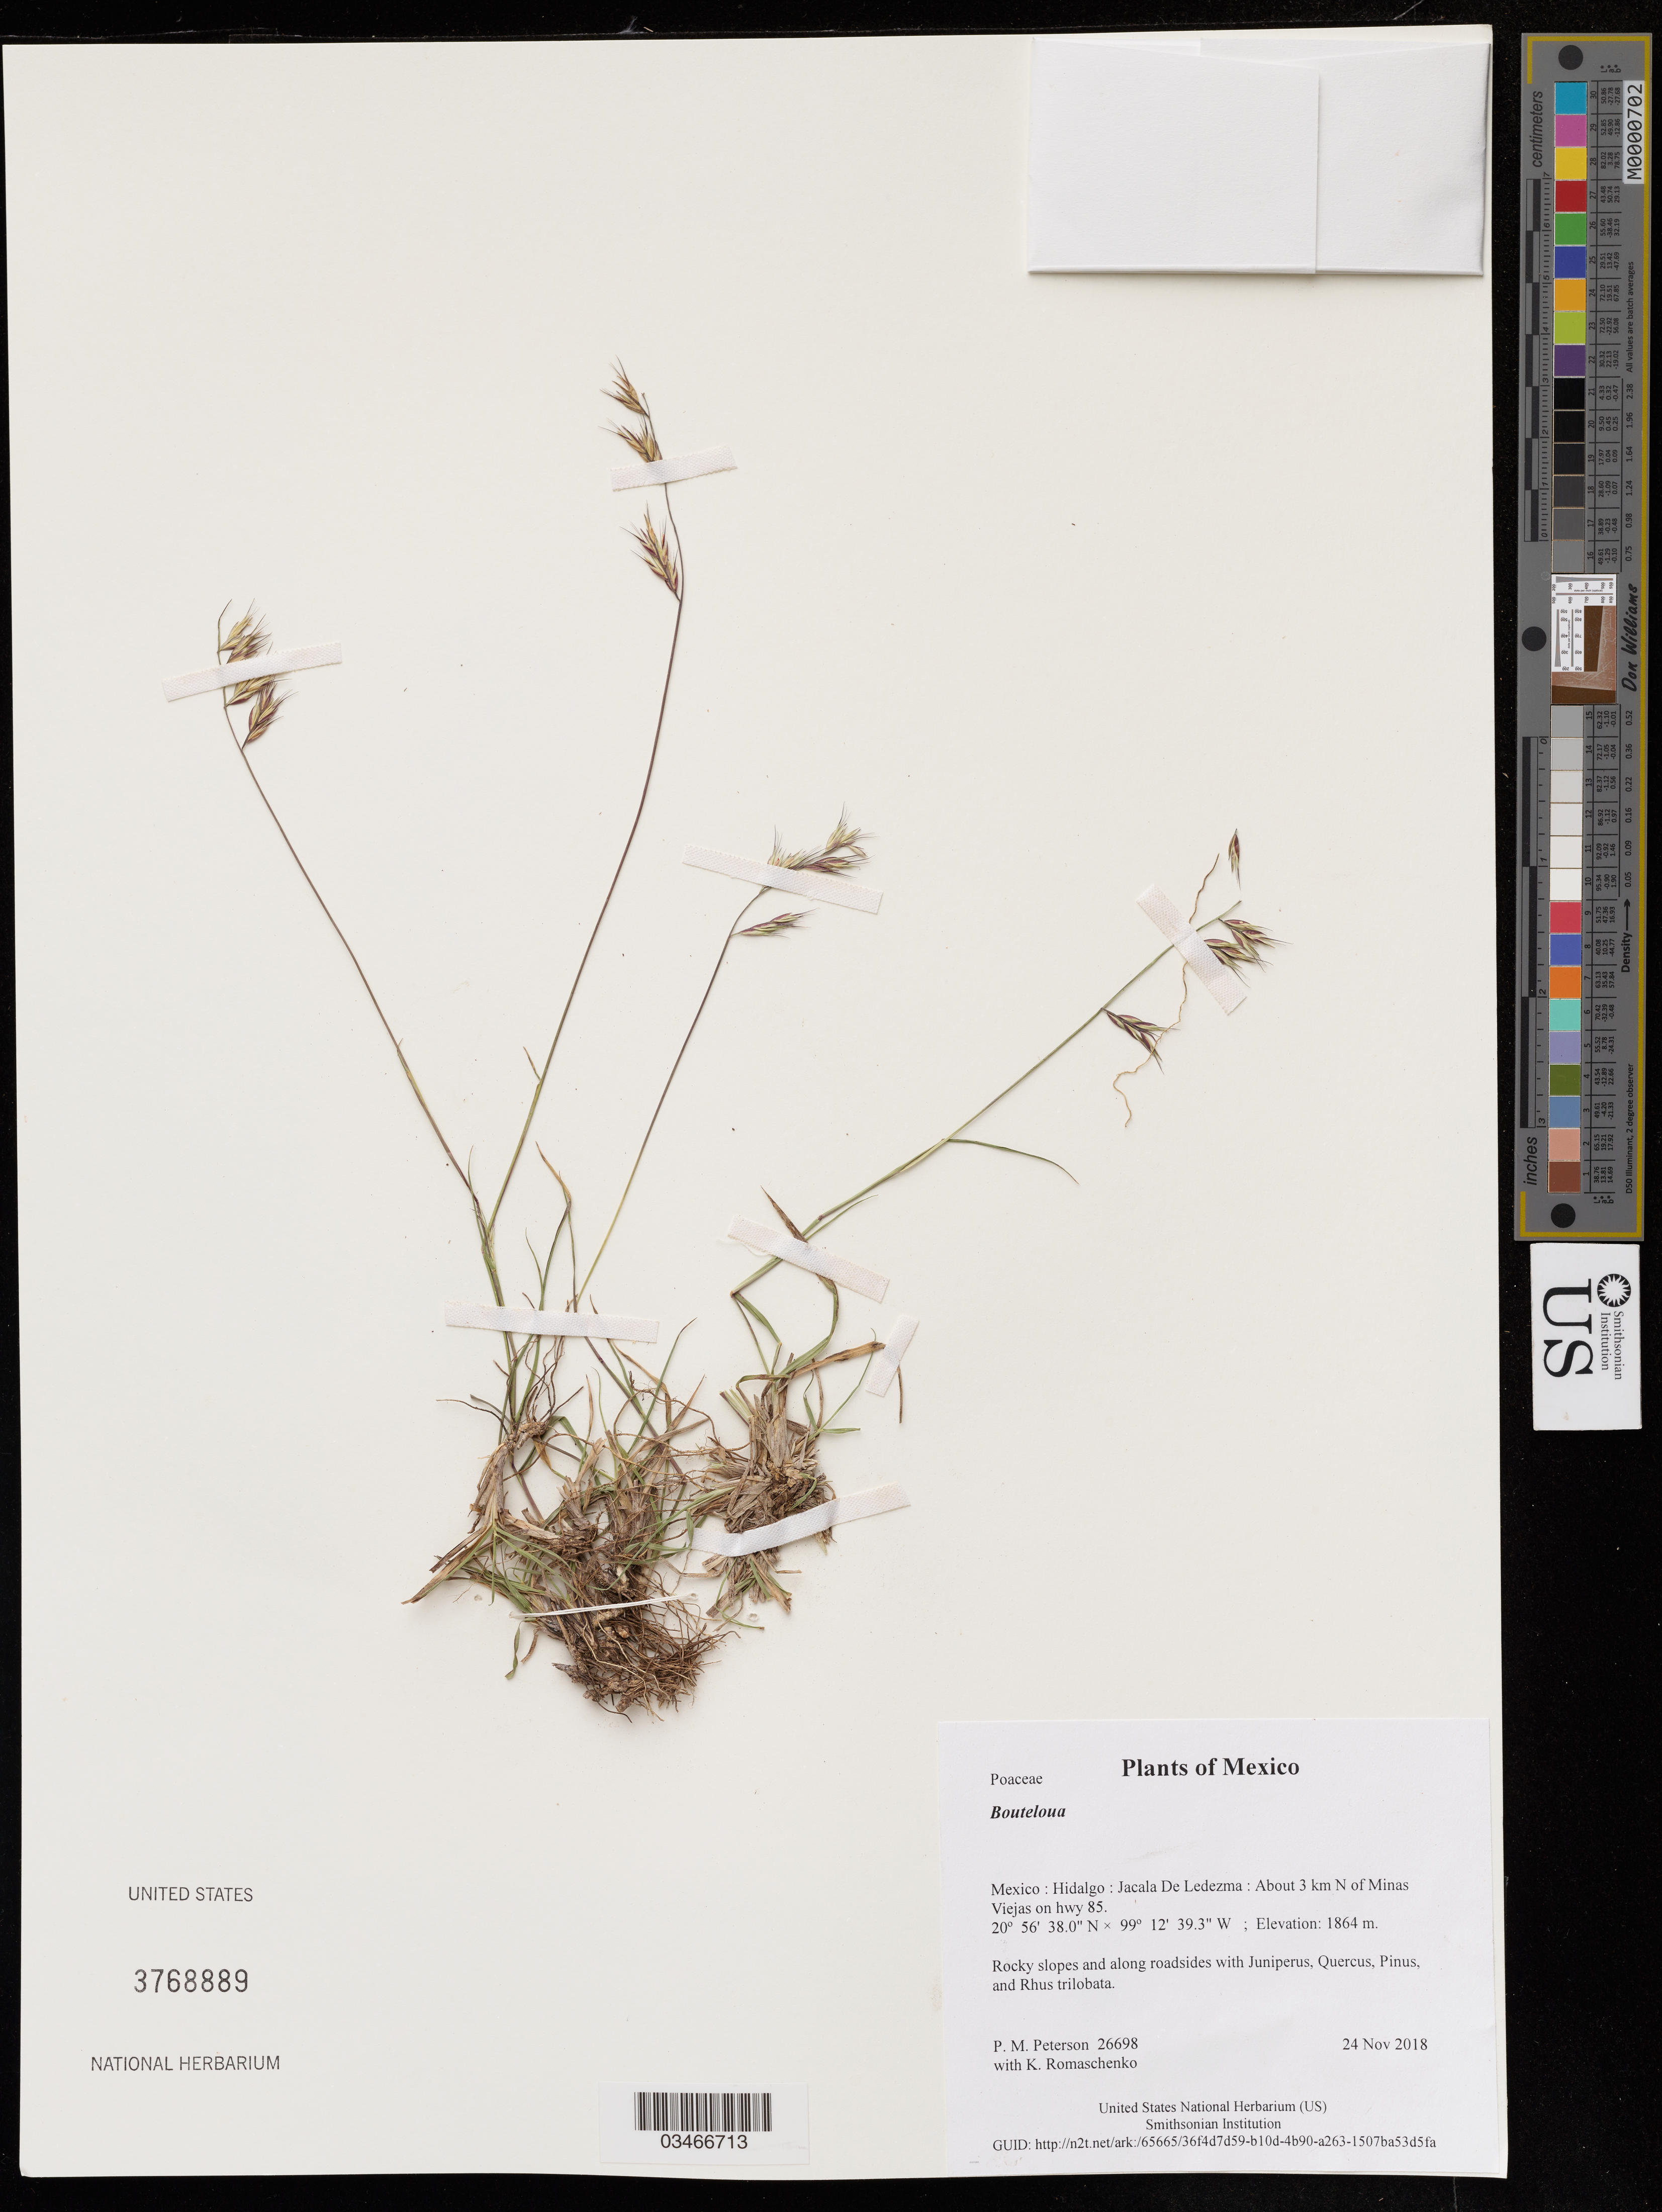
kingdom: Plantae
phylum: Tracheophyta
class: Liliopsida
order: Poales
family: Poaceae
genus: Bouteloua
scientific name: Bouteloua sp.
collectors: P. M. Peterson & K. Romaschenko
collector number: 26698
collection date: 2018-11-24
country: Mexico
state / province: Hidalgo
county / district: Jacala De Ledezma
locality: About 3 km N of Minas Viejas on hwy 85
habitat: Rocky slopes and along roadsides with Juniperus, Quercus, Pinus, and Rhus trilobata.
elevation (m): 1864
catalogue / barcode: US 3768889